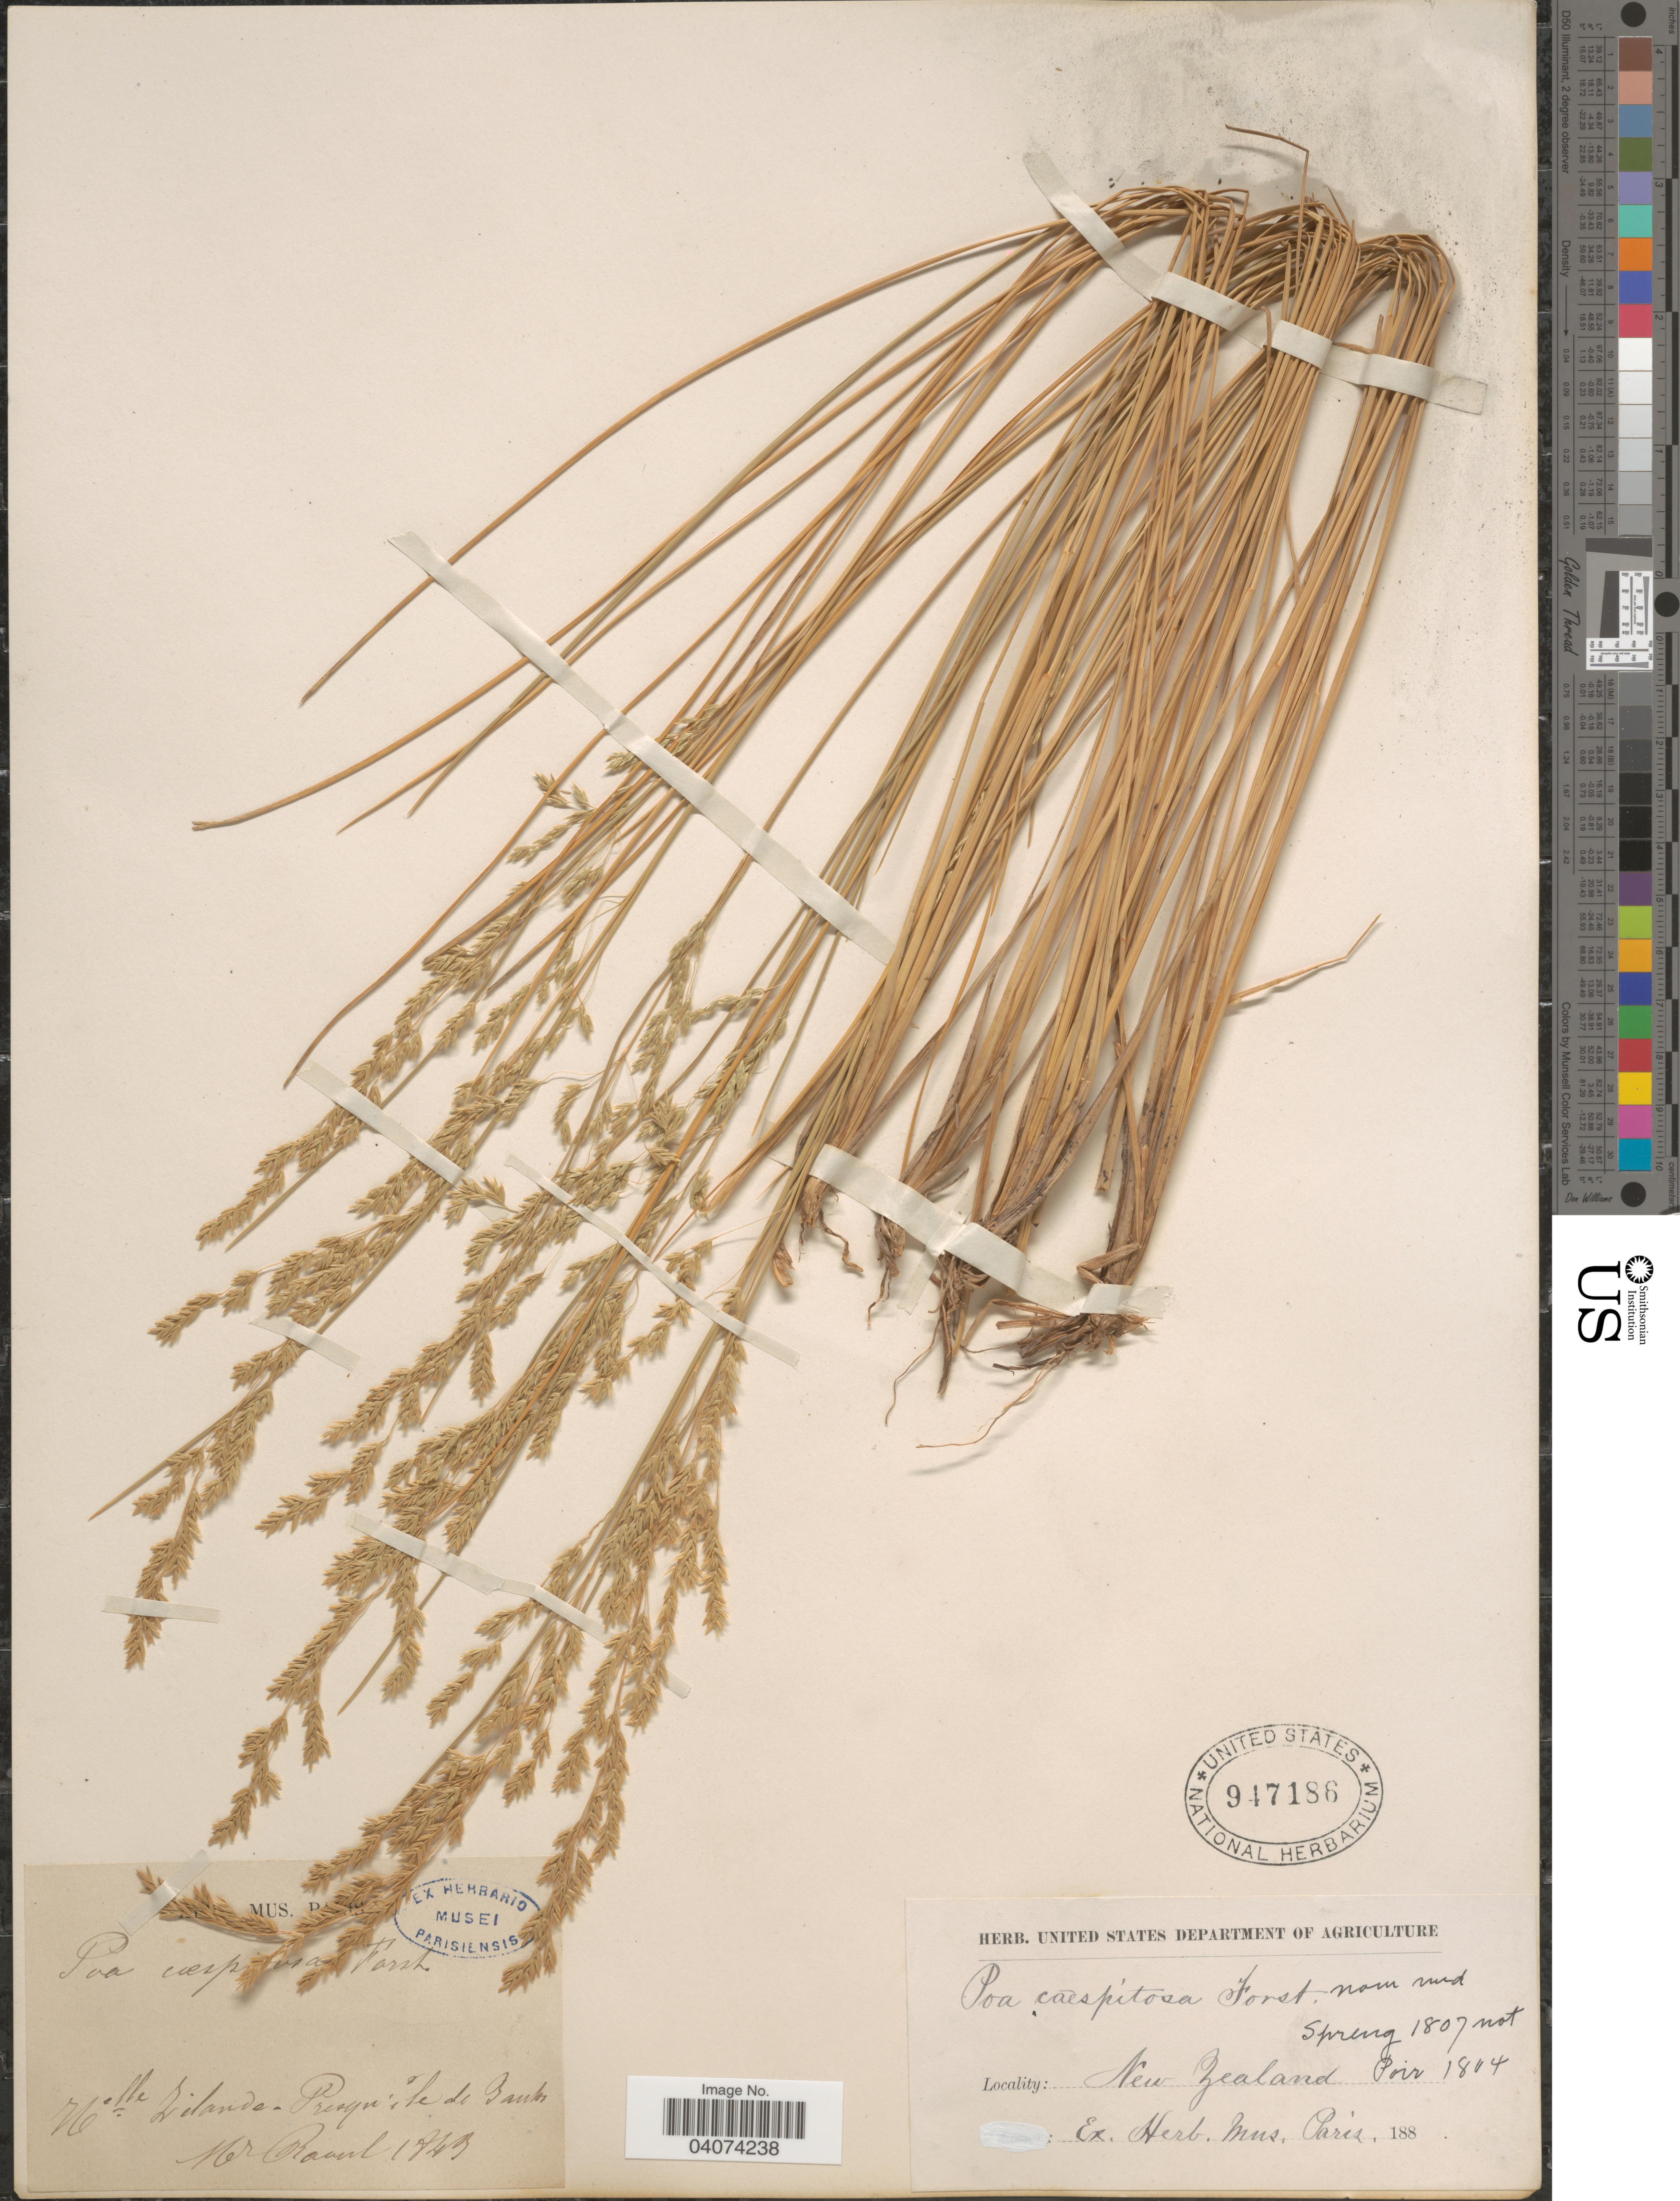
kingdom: Plantae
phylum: Tracheophyta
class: Liliopsida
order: Poales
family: Poaceae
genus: Poa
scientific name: Poa cita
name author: Edgar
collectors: Mr. Raoul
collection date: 1843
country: New Zealand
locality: Presque ile de Banks.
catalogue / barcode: US 947186